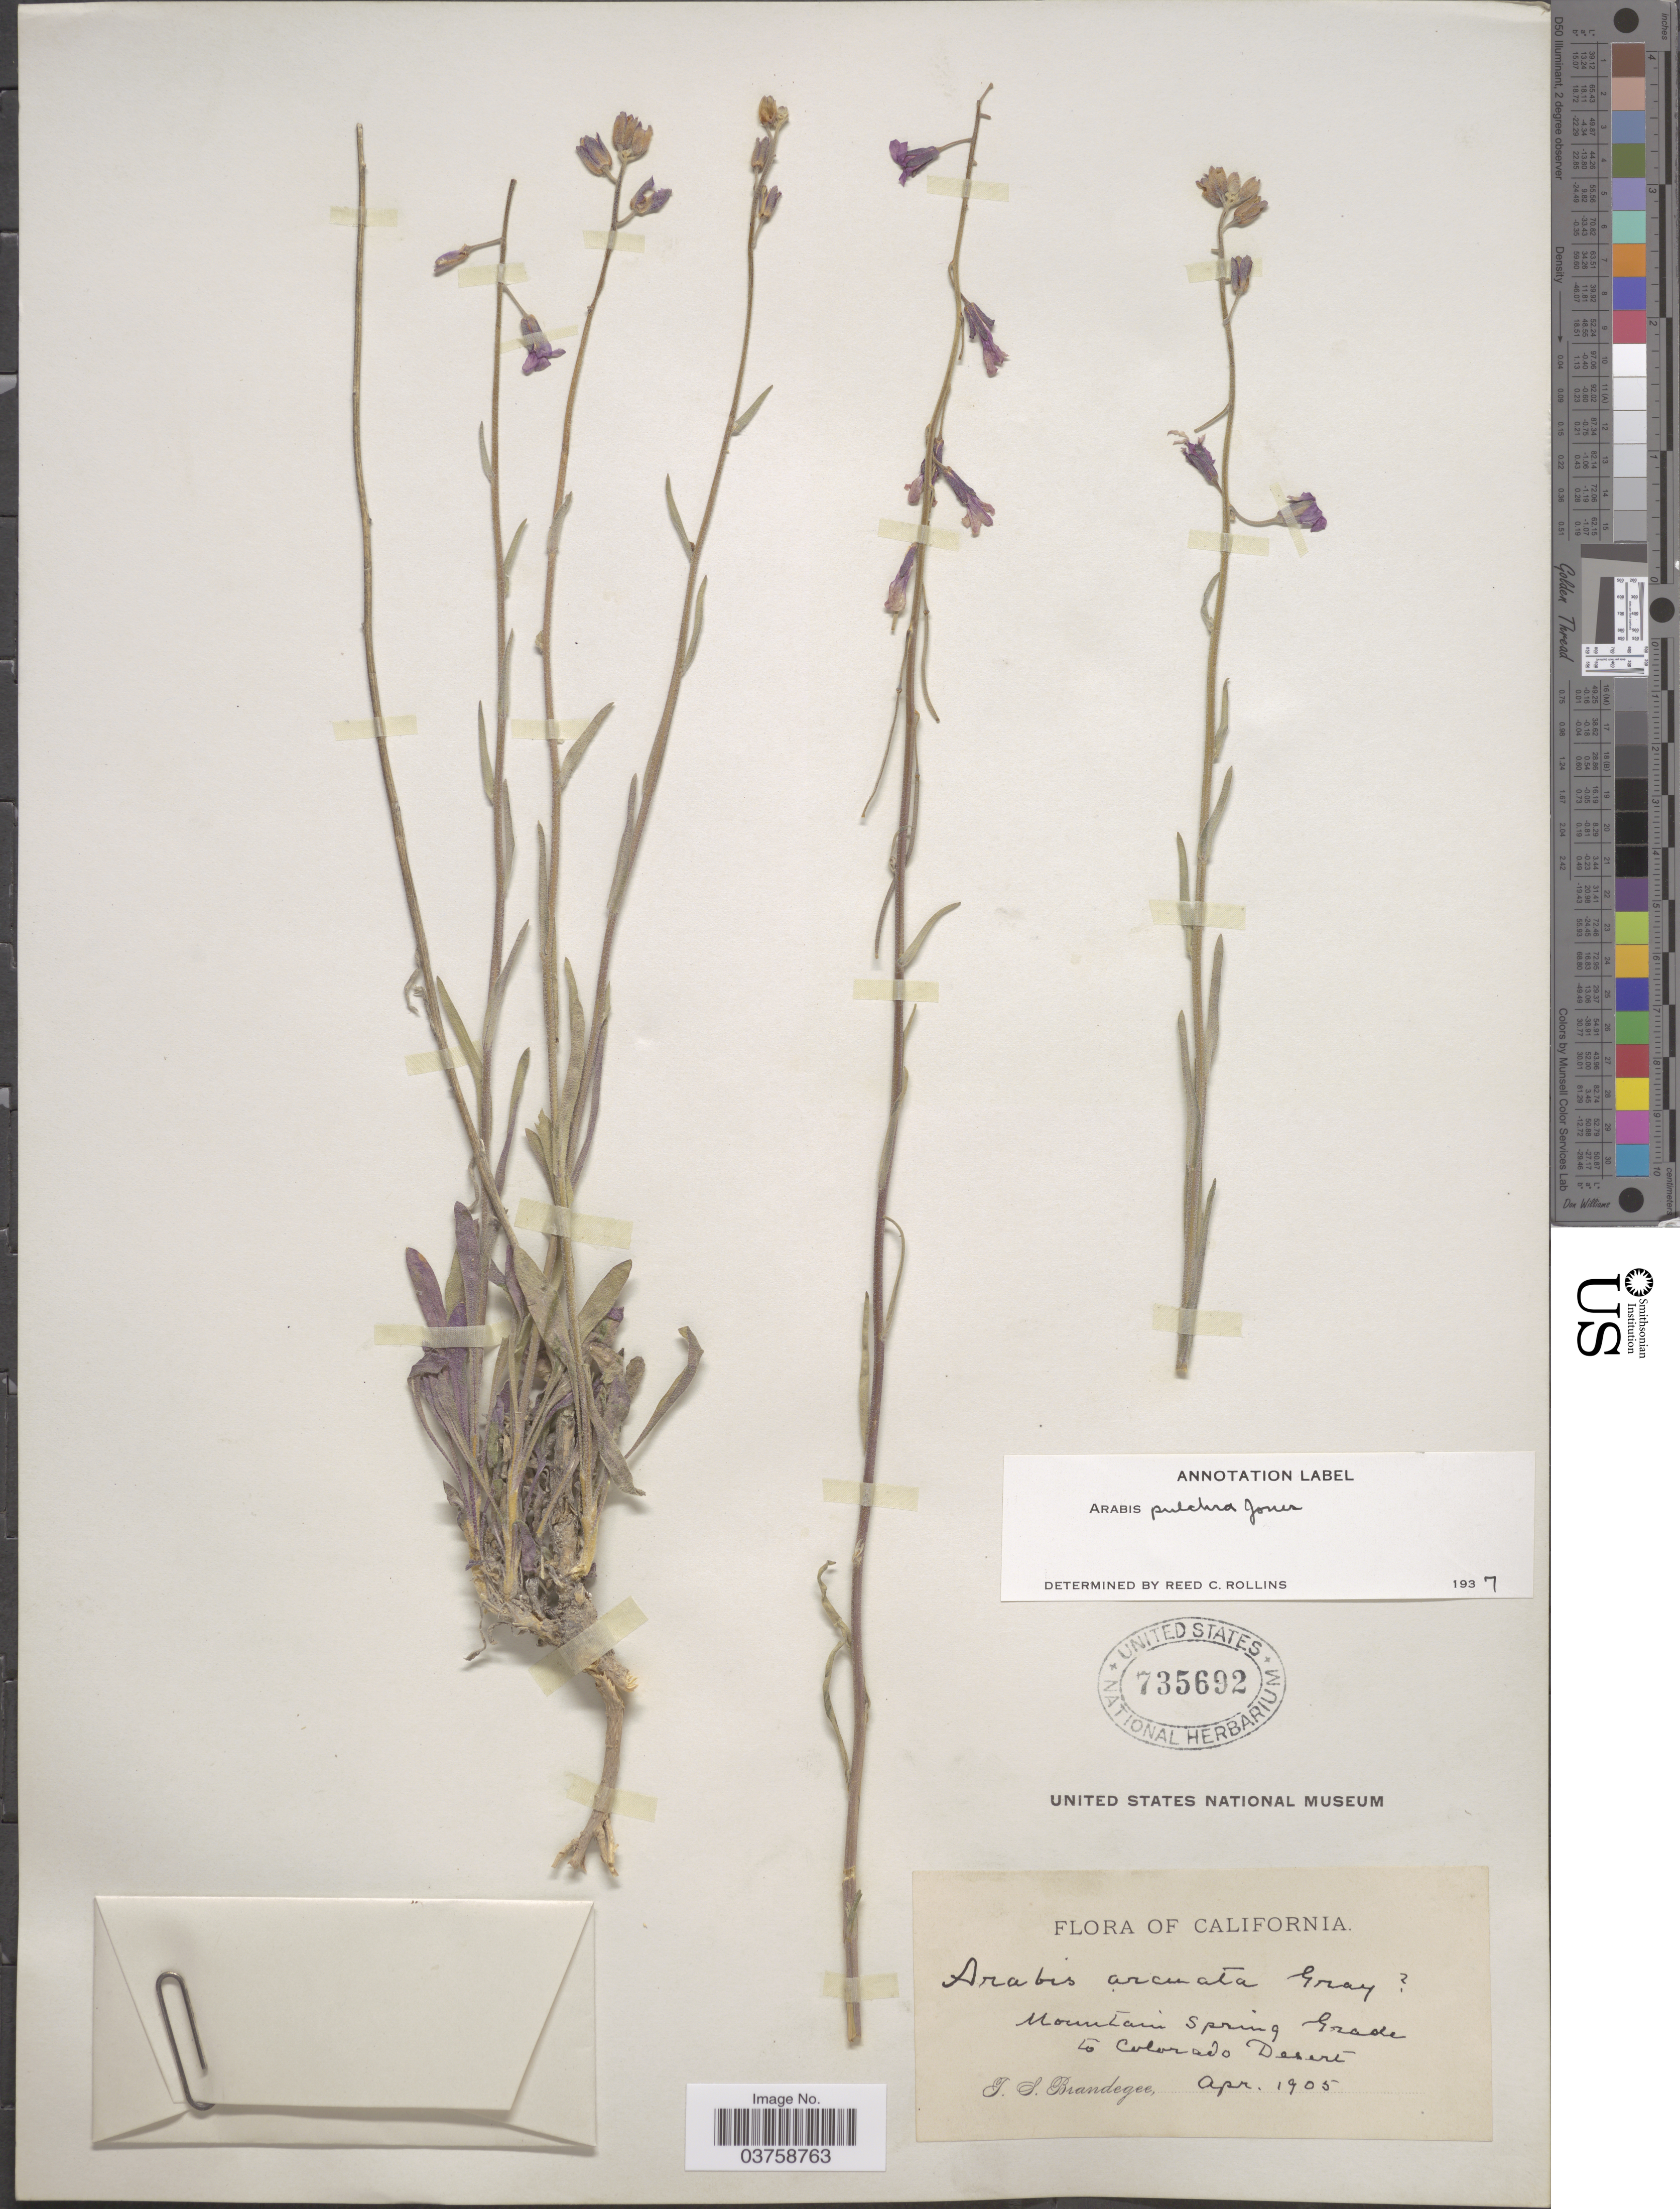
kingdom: Plantae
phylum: Tracheophyta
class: Magnoliopsida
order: Brassicales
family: Brassicaceae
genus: Arabis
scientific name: Arabis pulchra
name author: M.E. Jones ex S. Watson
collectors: T. S. Brandegee (herbarium)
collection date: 1905-04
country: United States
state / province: California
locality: Mountain Spring Grade to Colorado Desert.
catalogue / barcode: US 735692